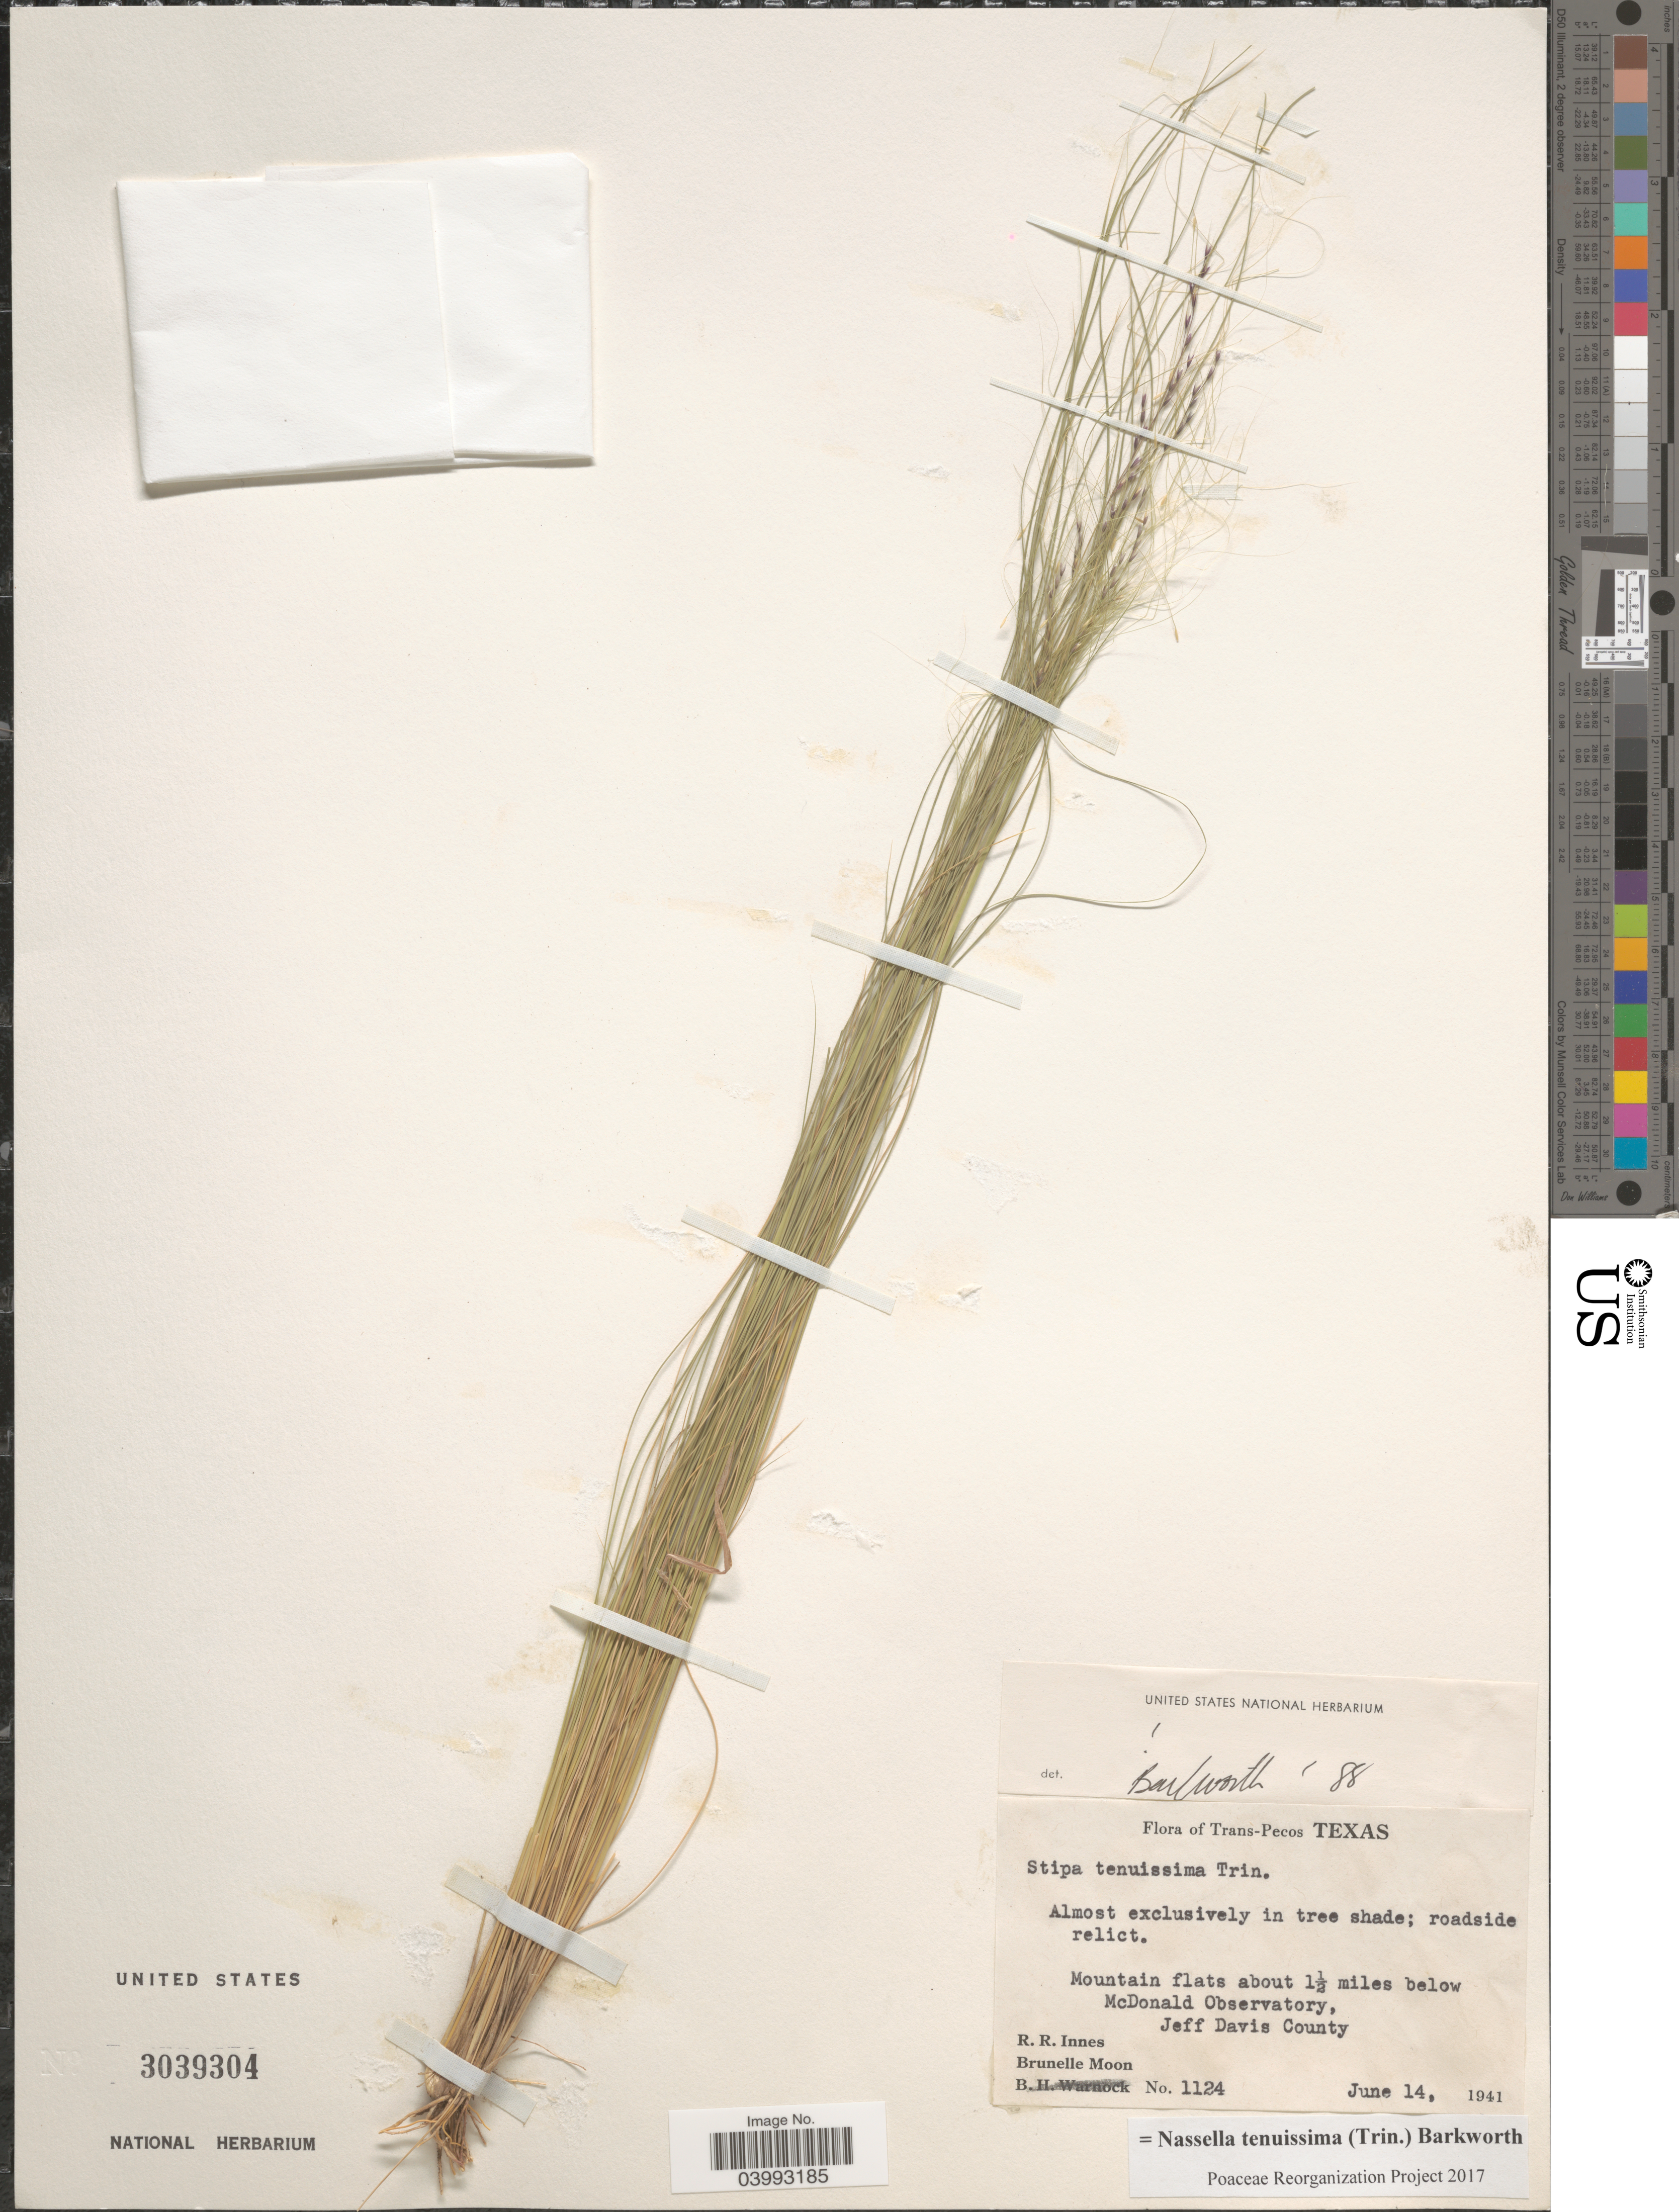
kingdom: Plantae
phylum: Tracheophyta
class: Liliopsida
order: Poales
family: Poaceae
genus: Nassella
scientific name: Nassella tenuissima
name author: (Trin.) Barkworth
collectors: R. Rose-Innes & B. Moon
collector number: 1124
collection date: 1941-06-14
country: United States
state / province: Texas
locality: Trans-Pecos Texas. Mountain flats about 1½ miles below McDonald Observatory, Jeff Davis County.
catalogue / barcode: US 3039304